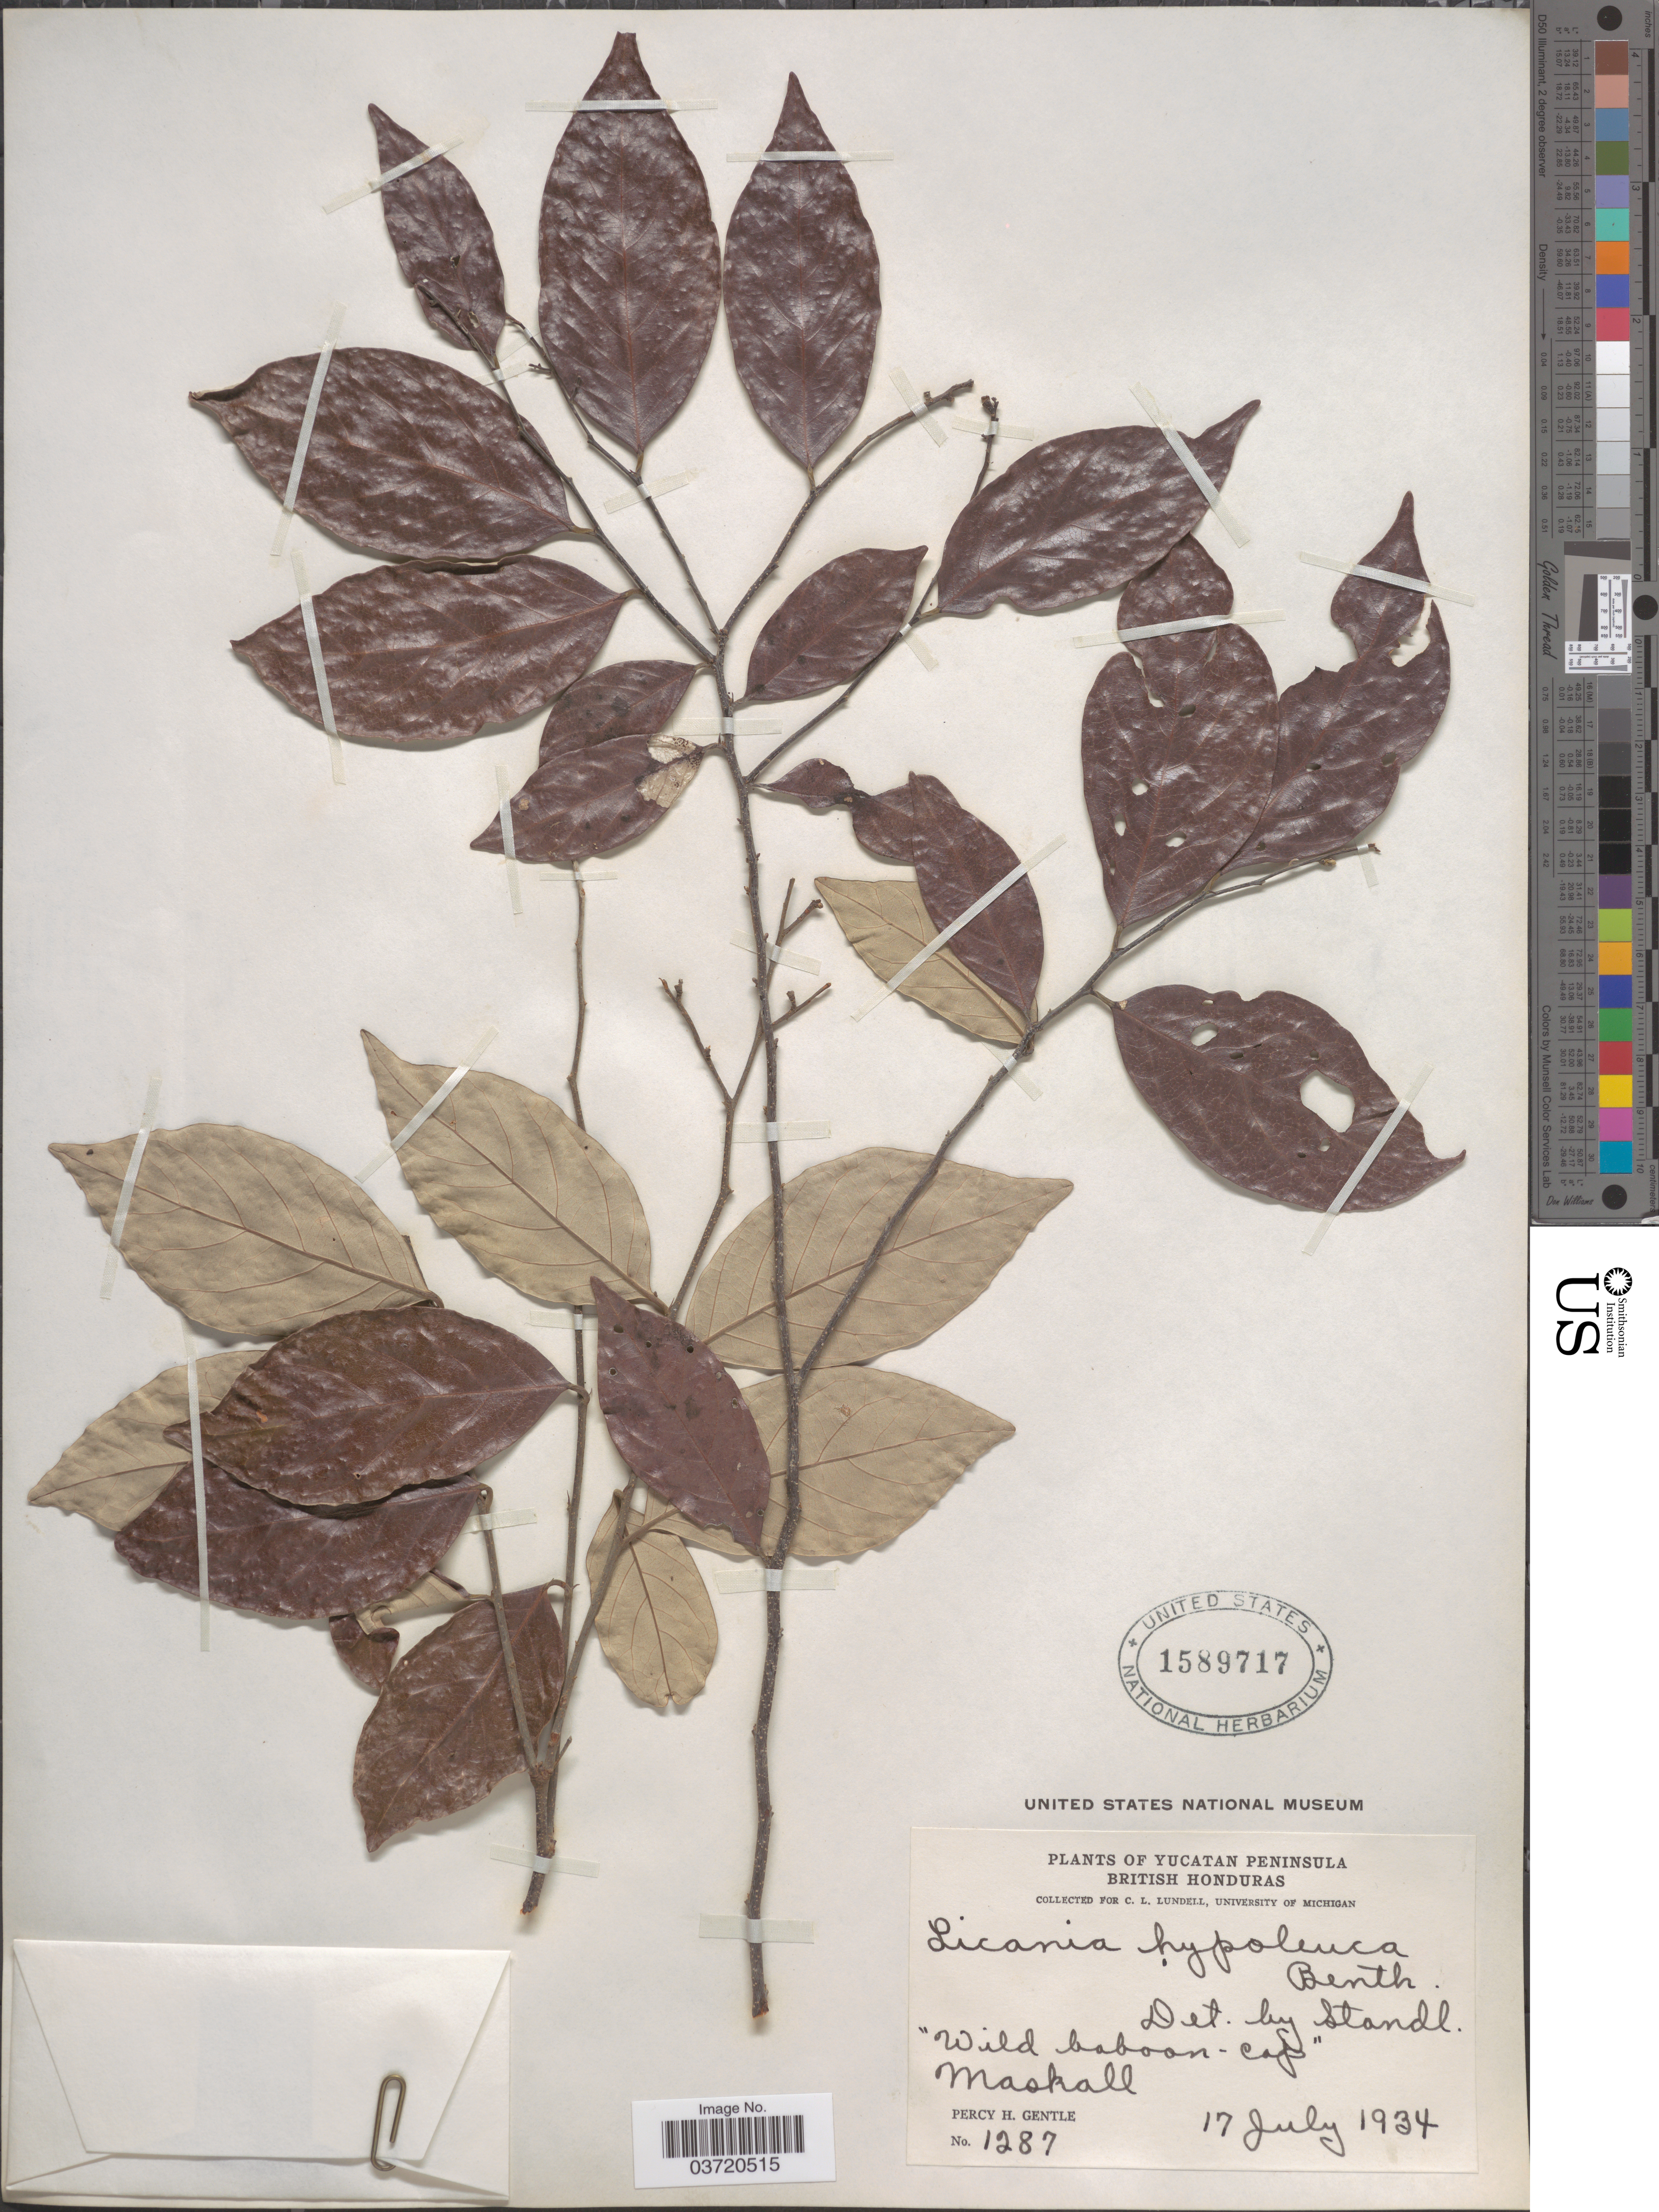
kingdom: Plantae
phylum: Tracheophyta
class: Magnoliopsida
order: Malpighiales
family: Chrysobalanaceae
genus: Licania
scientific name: Licania hypoleuca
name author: Benth.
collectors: P. H. Gentle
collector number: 1287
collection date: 1934-07-17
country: Belize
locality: Yucatan Peninsula [unsure placement] British Honduras. Maskall.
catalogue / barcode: US 1589717